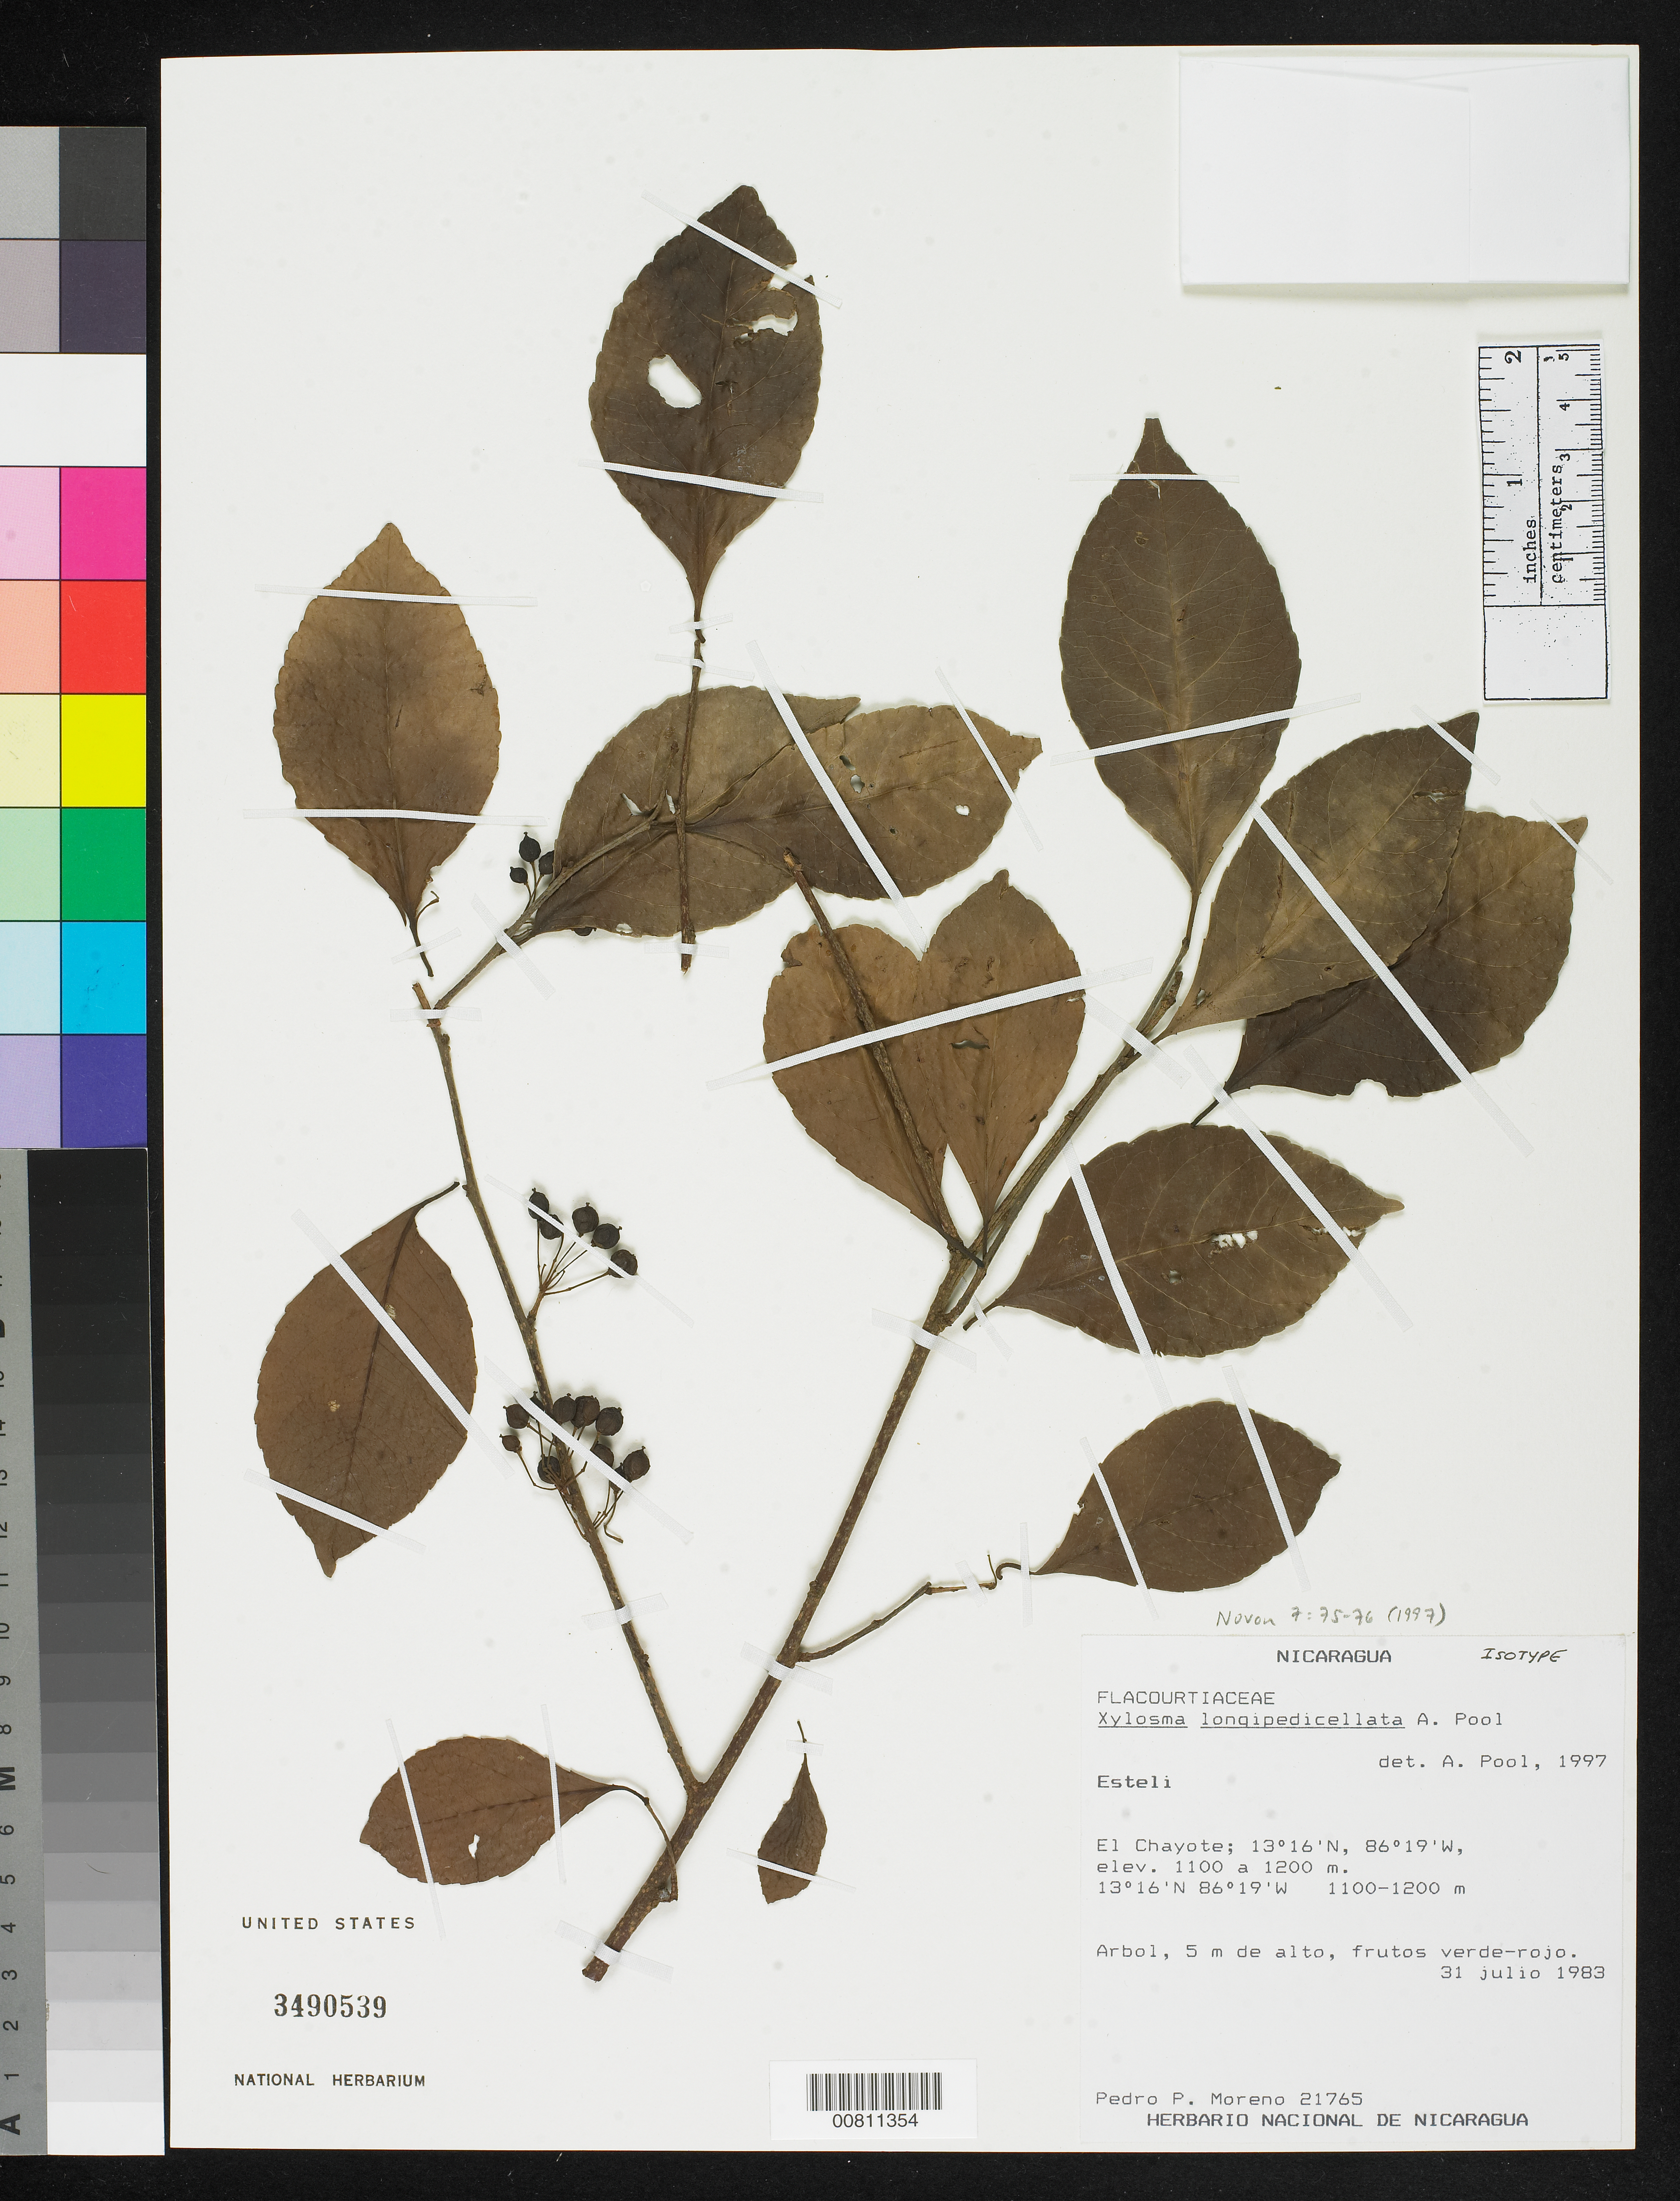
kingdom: Plantae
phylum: Tracheophyta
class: Magnoliopsida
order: Malpighiales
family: Salicaceae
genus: Xylosma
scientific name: Xylosma longipedicellata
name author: A. Pool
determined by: Pool, A., (MO), Missouri Botanical Garden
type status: Isotype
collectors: P. Moreno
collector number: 21765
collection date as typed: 31 Jul 1983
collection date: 1983-07-31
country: Nicaragua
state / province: Esteli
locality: El Chayote.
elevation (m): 1100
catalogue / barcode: US 3490539